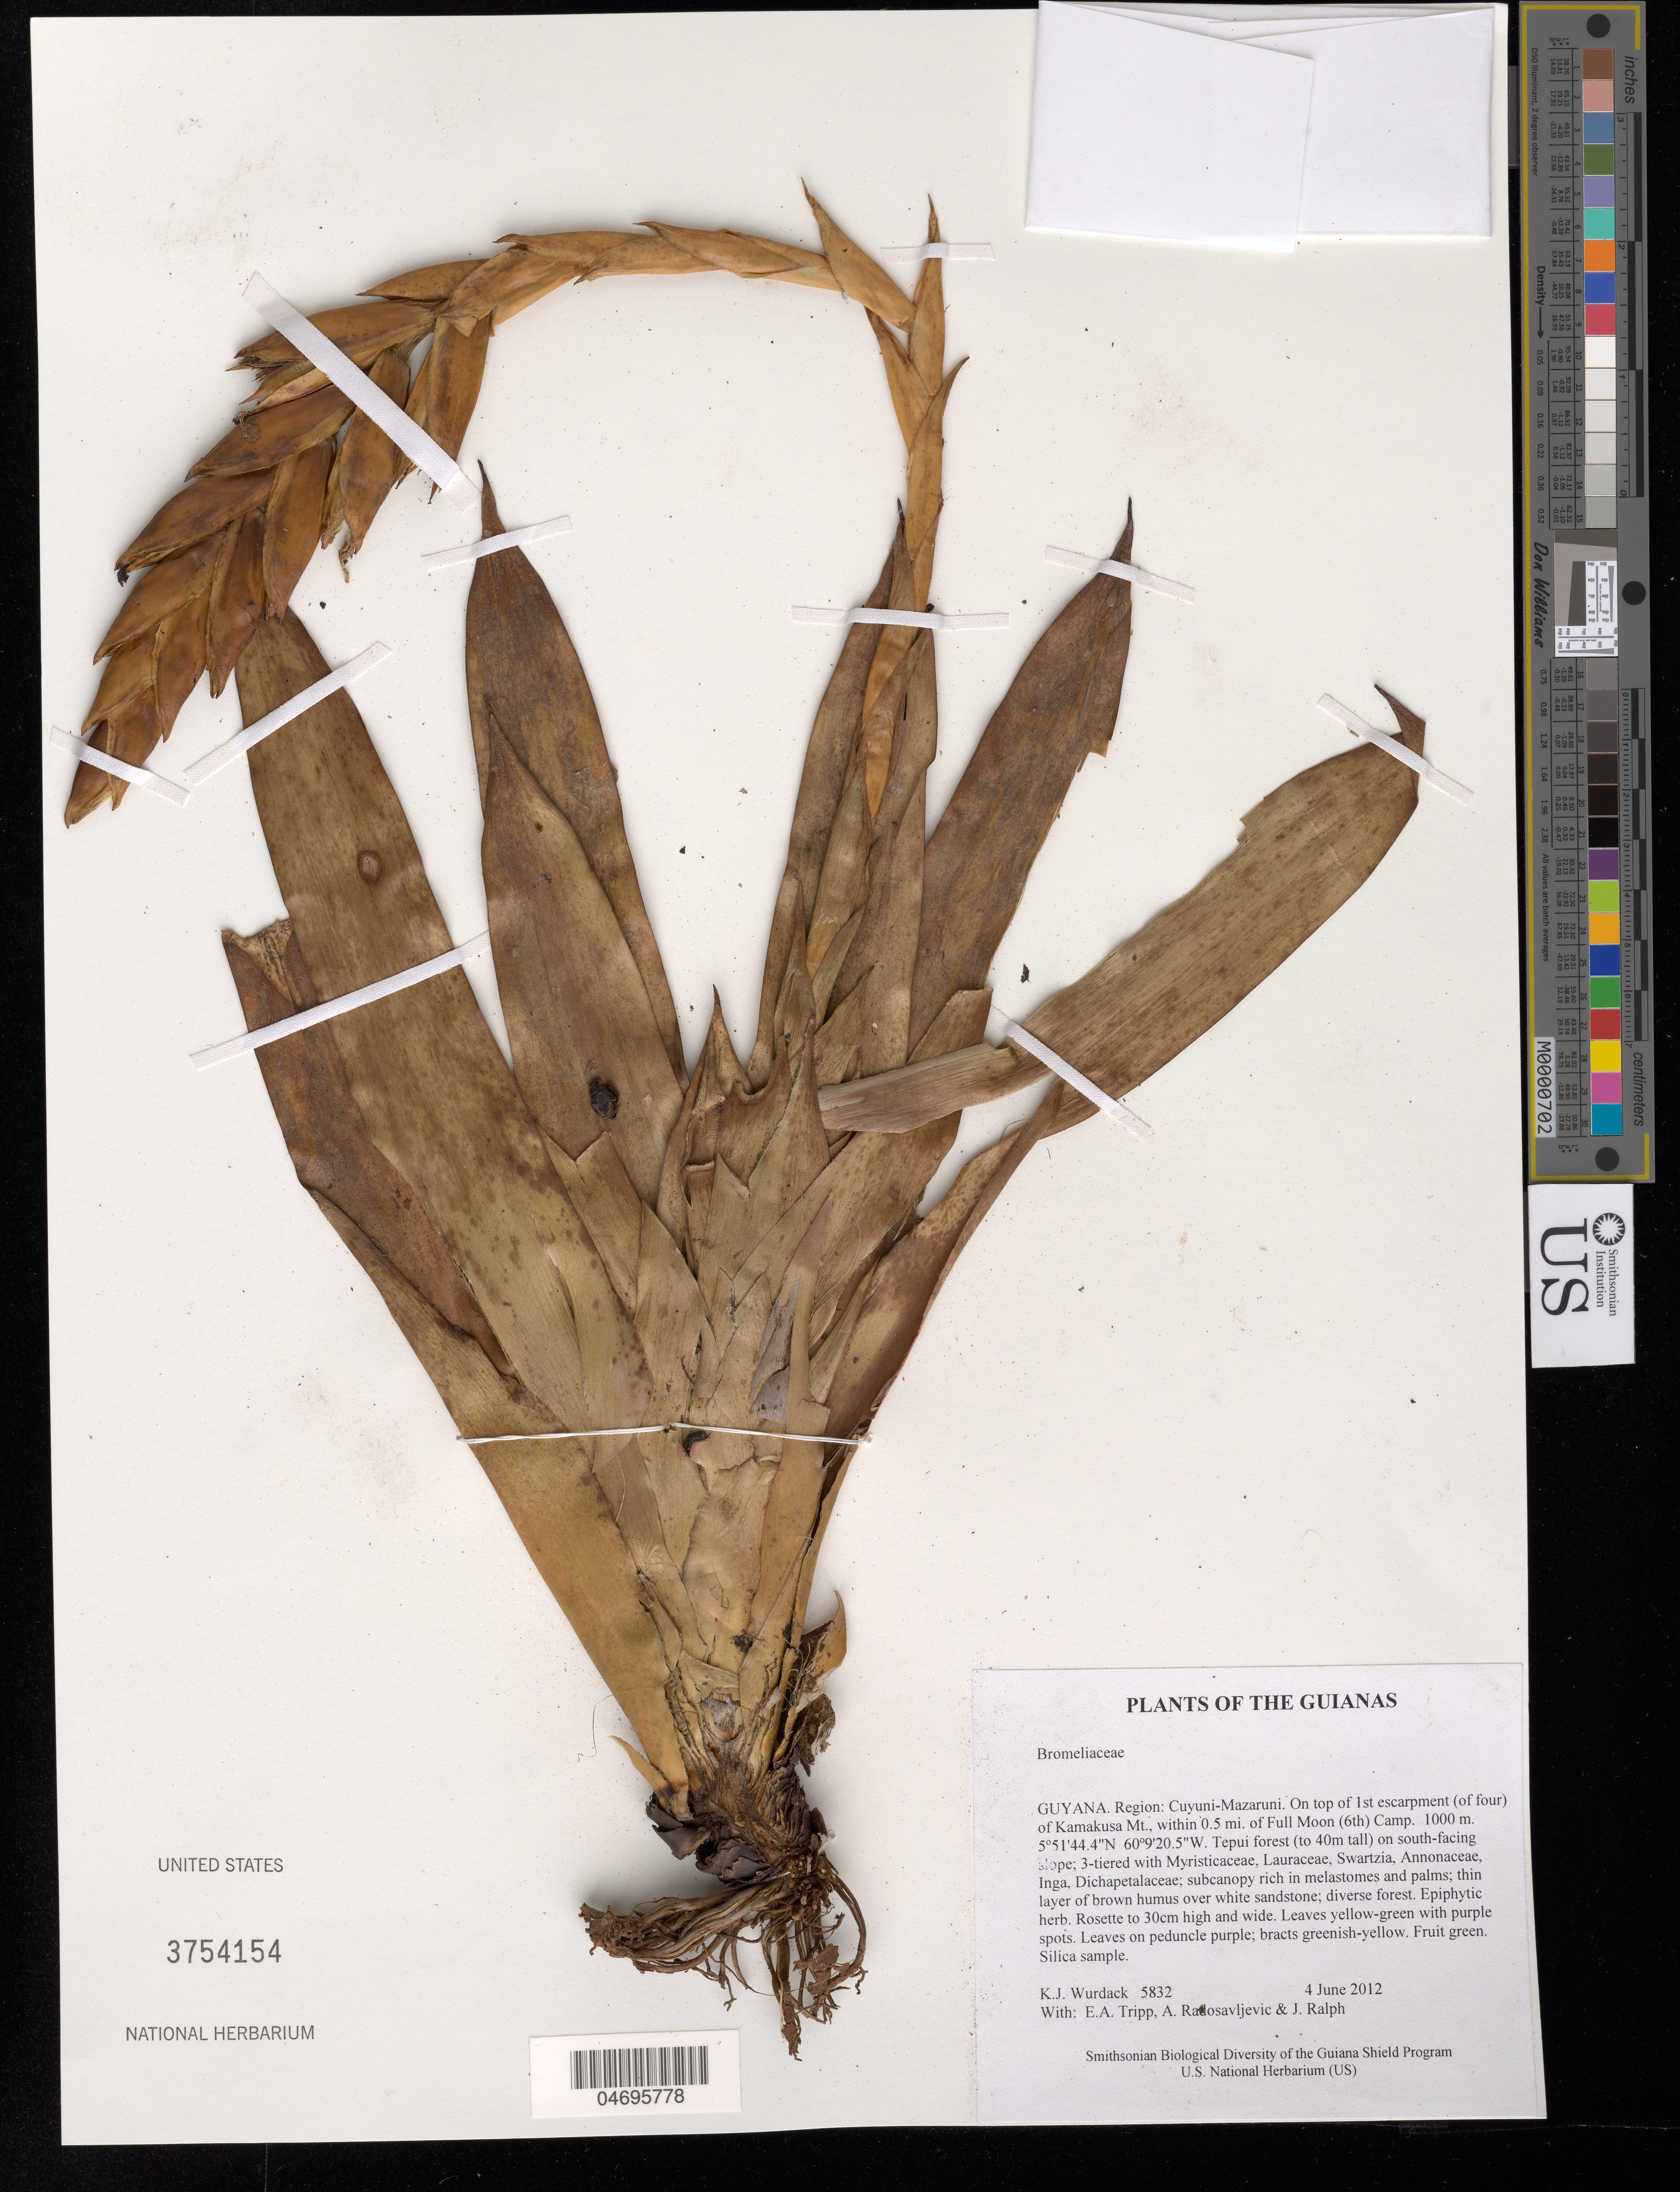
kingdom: Plantae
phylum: Tracheophyta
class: Liliopsida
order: Poales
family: Bromeliaceae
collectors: K. Wurdack, E. Tripp, A. Radosavljevic & J. Ralph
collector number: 5832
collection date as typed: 4 June 2012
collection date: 2012-06-04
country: Guyana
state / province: Cuyuni-Mazaruni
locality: On top of 1st escarpment (of four) of Kamakusa Mt., within 0.5 mi. of Full Moon (6th) Camp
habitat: Tepui forest (to 40m tall) on south-facing slope; 3-tiered with Myristicaceae, Lauraceae, Swartzia, Annonaceae, Inga, Dichapetalaceae; subcanopy rich in melastomes and palms; thin layer of brown humus over white sandstone; diverse forest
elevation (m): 1000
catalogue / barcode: US 3754154